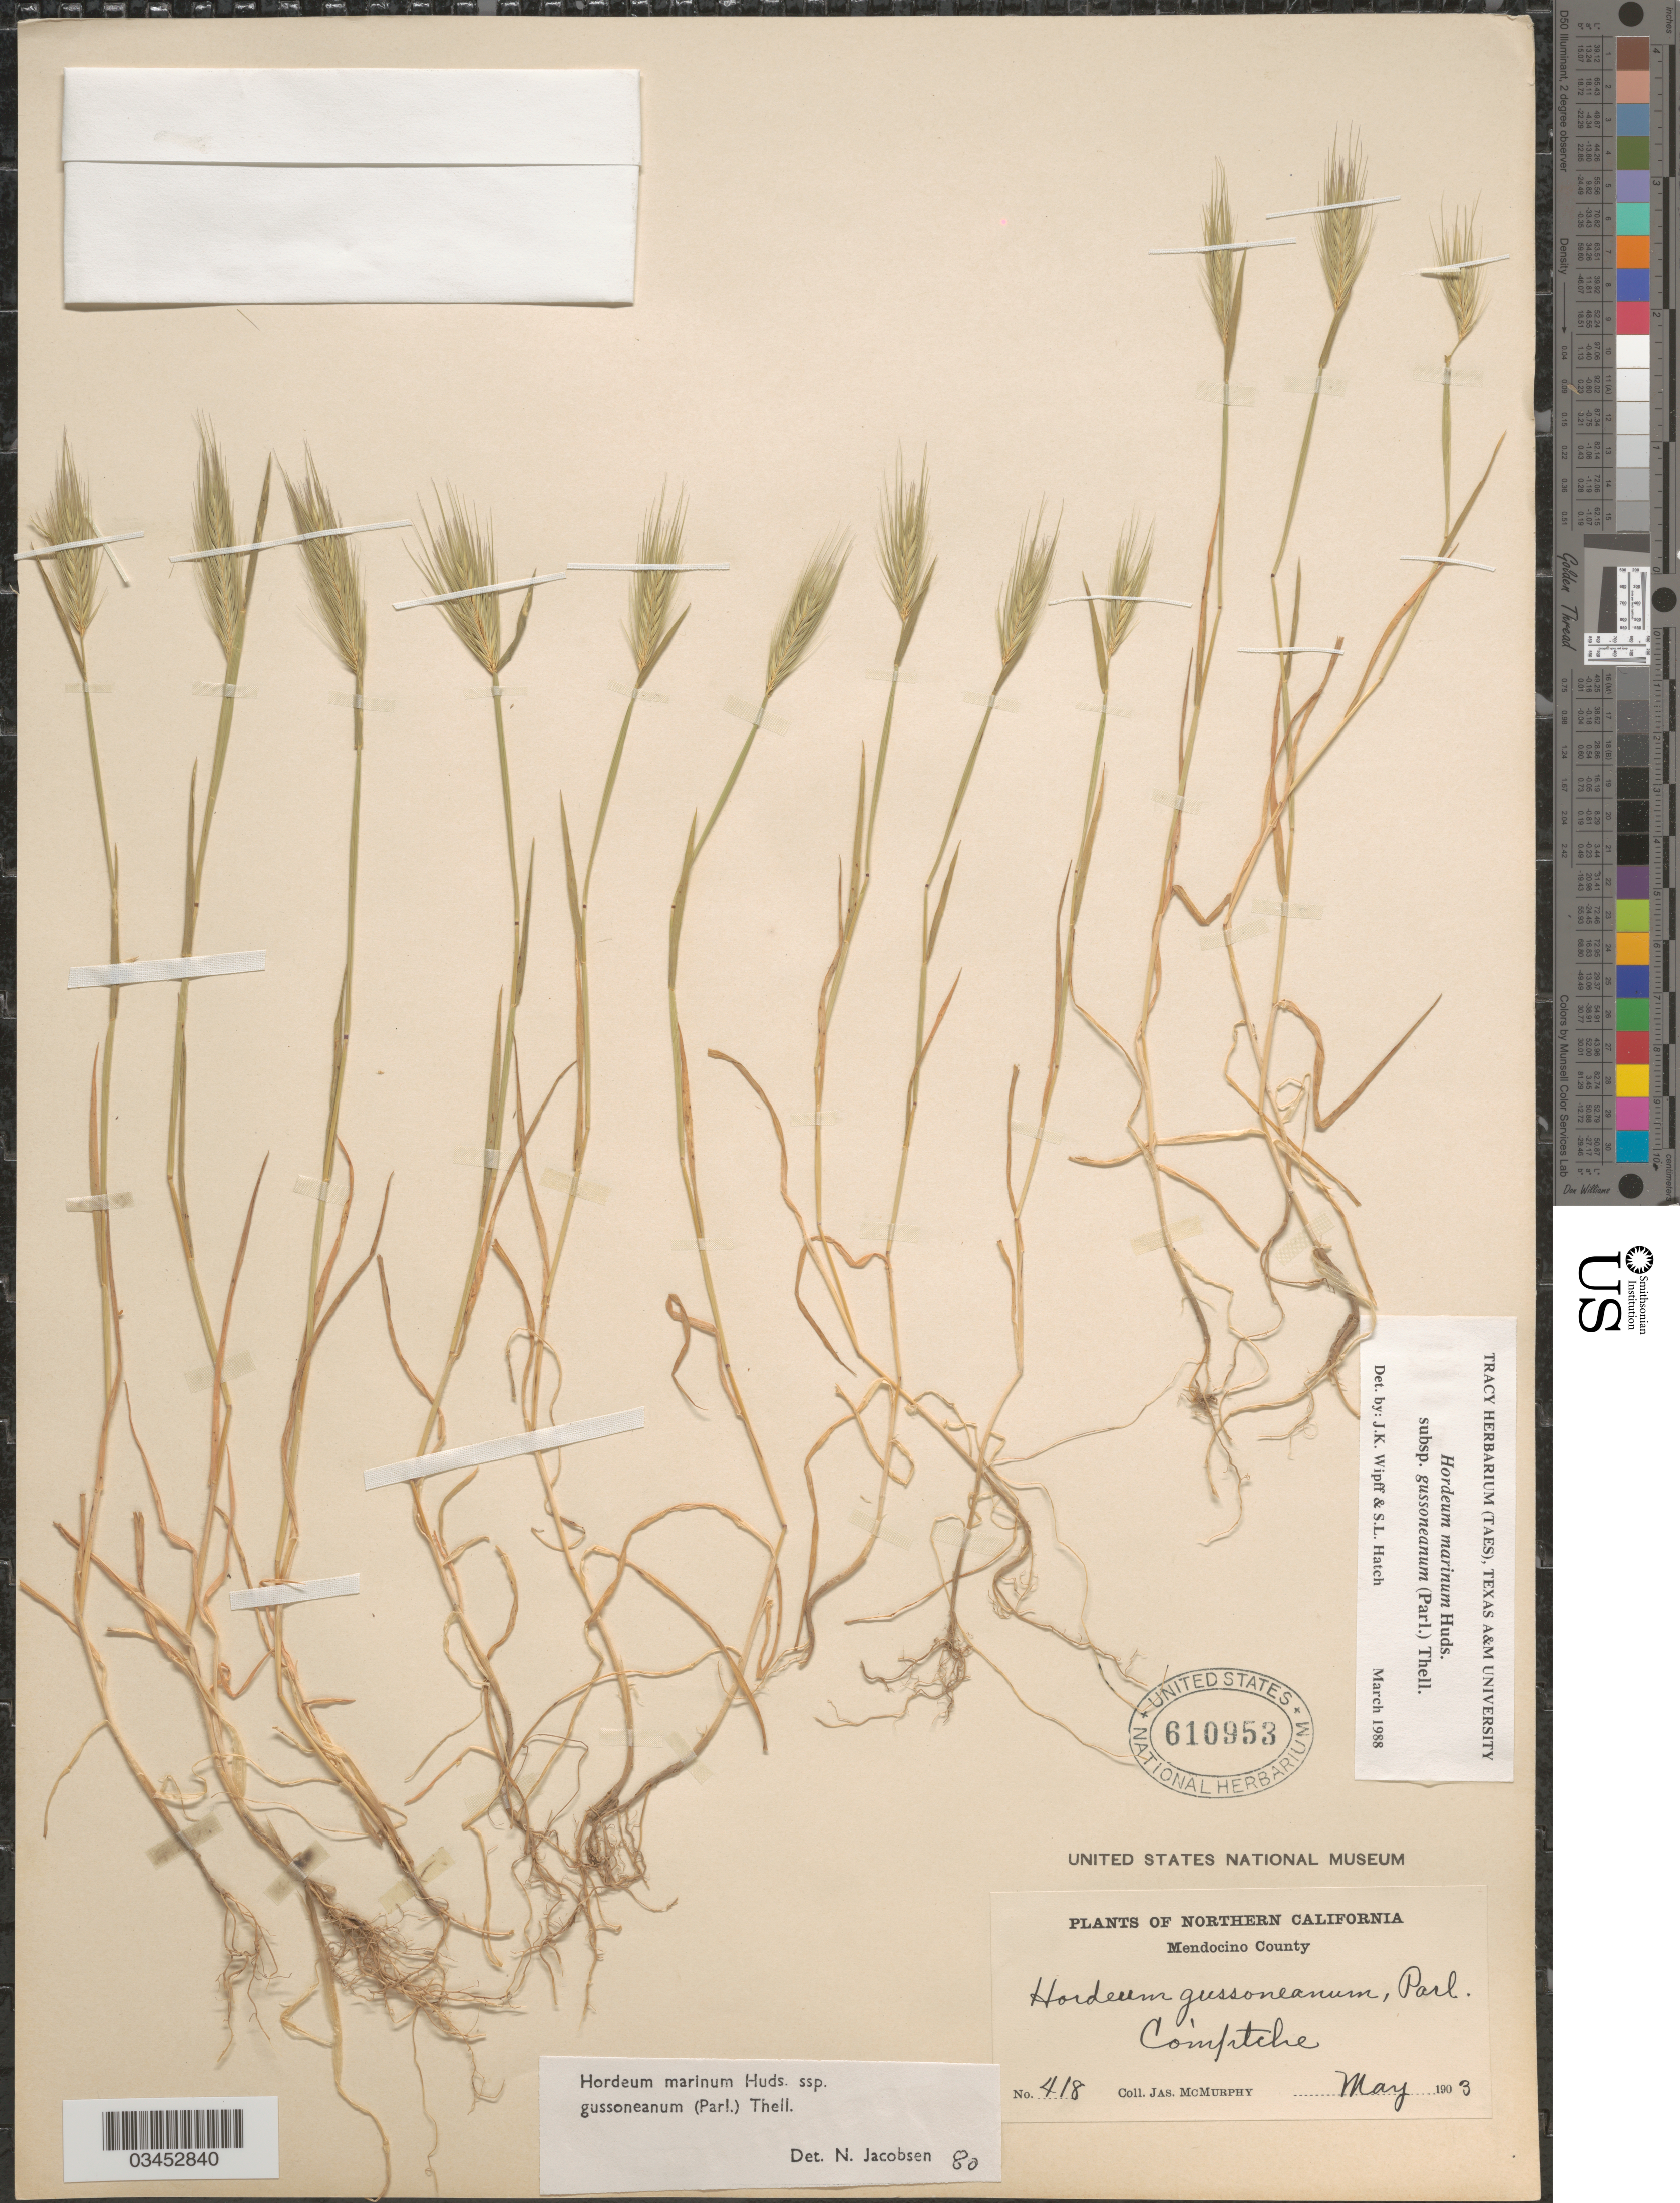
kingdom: Plantae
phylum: Tracheophyta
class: Liliopsida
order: Poales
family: Poaceae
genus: Hordeum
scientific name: Hordeum marinum subsp. gussoneanum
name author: (Parl.) Thell.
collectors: J. McMurphy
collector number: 418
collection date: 1903-05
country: United States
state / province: California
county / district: Mendocino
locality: Northern California. Mendocino County. Comptche.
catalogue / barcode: US 610953